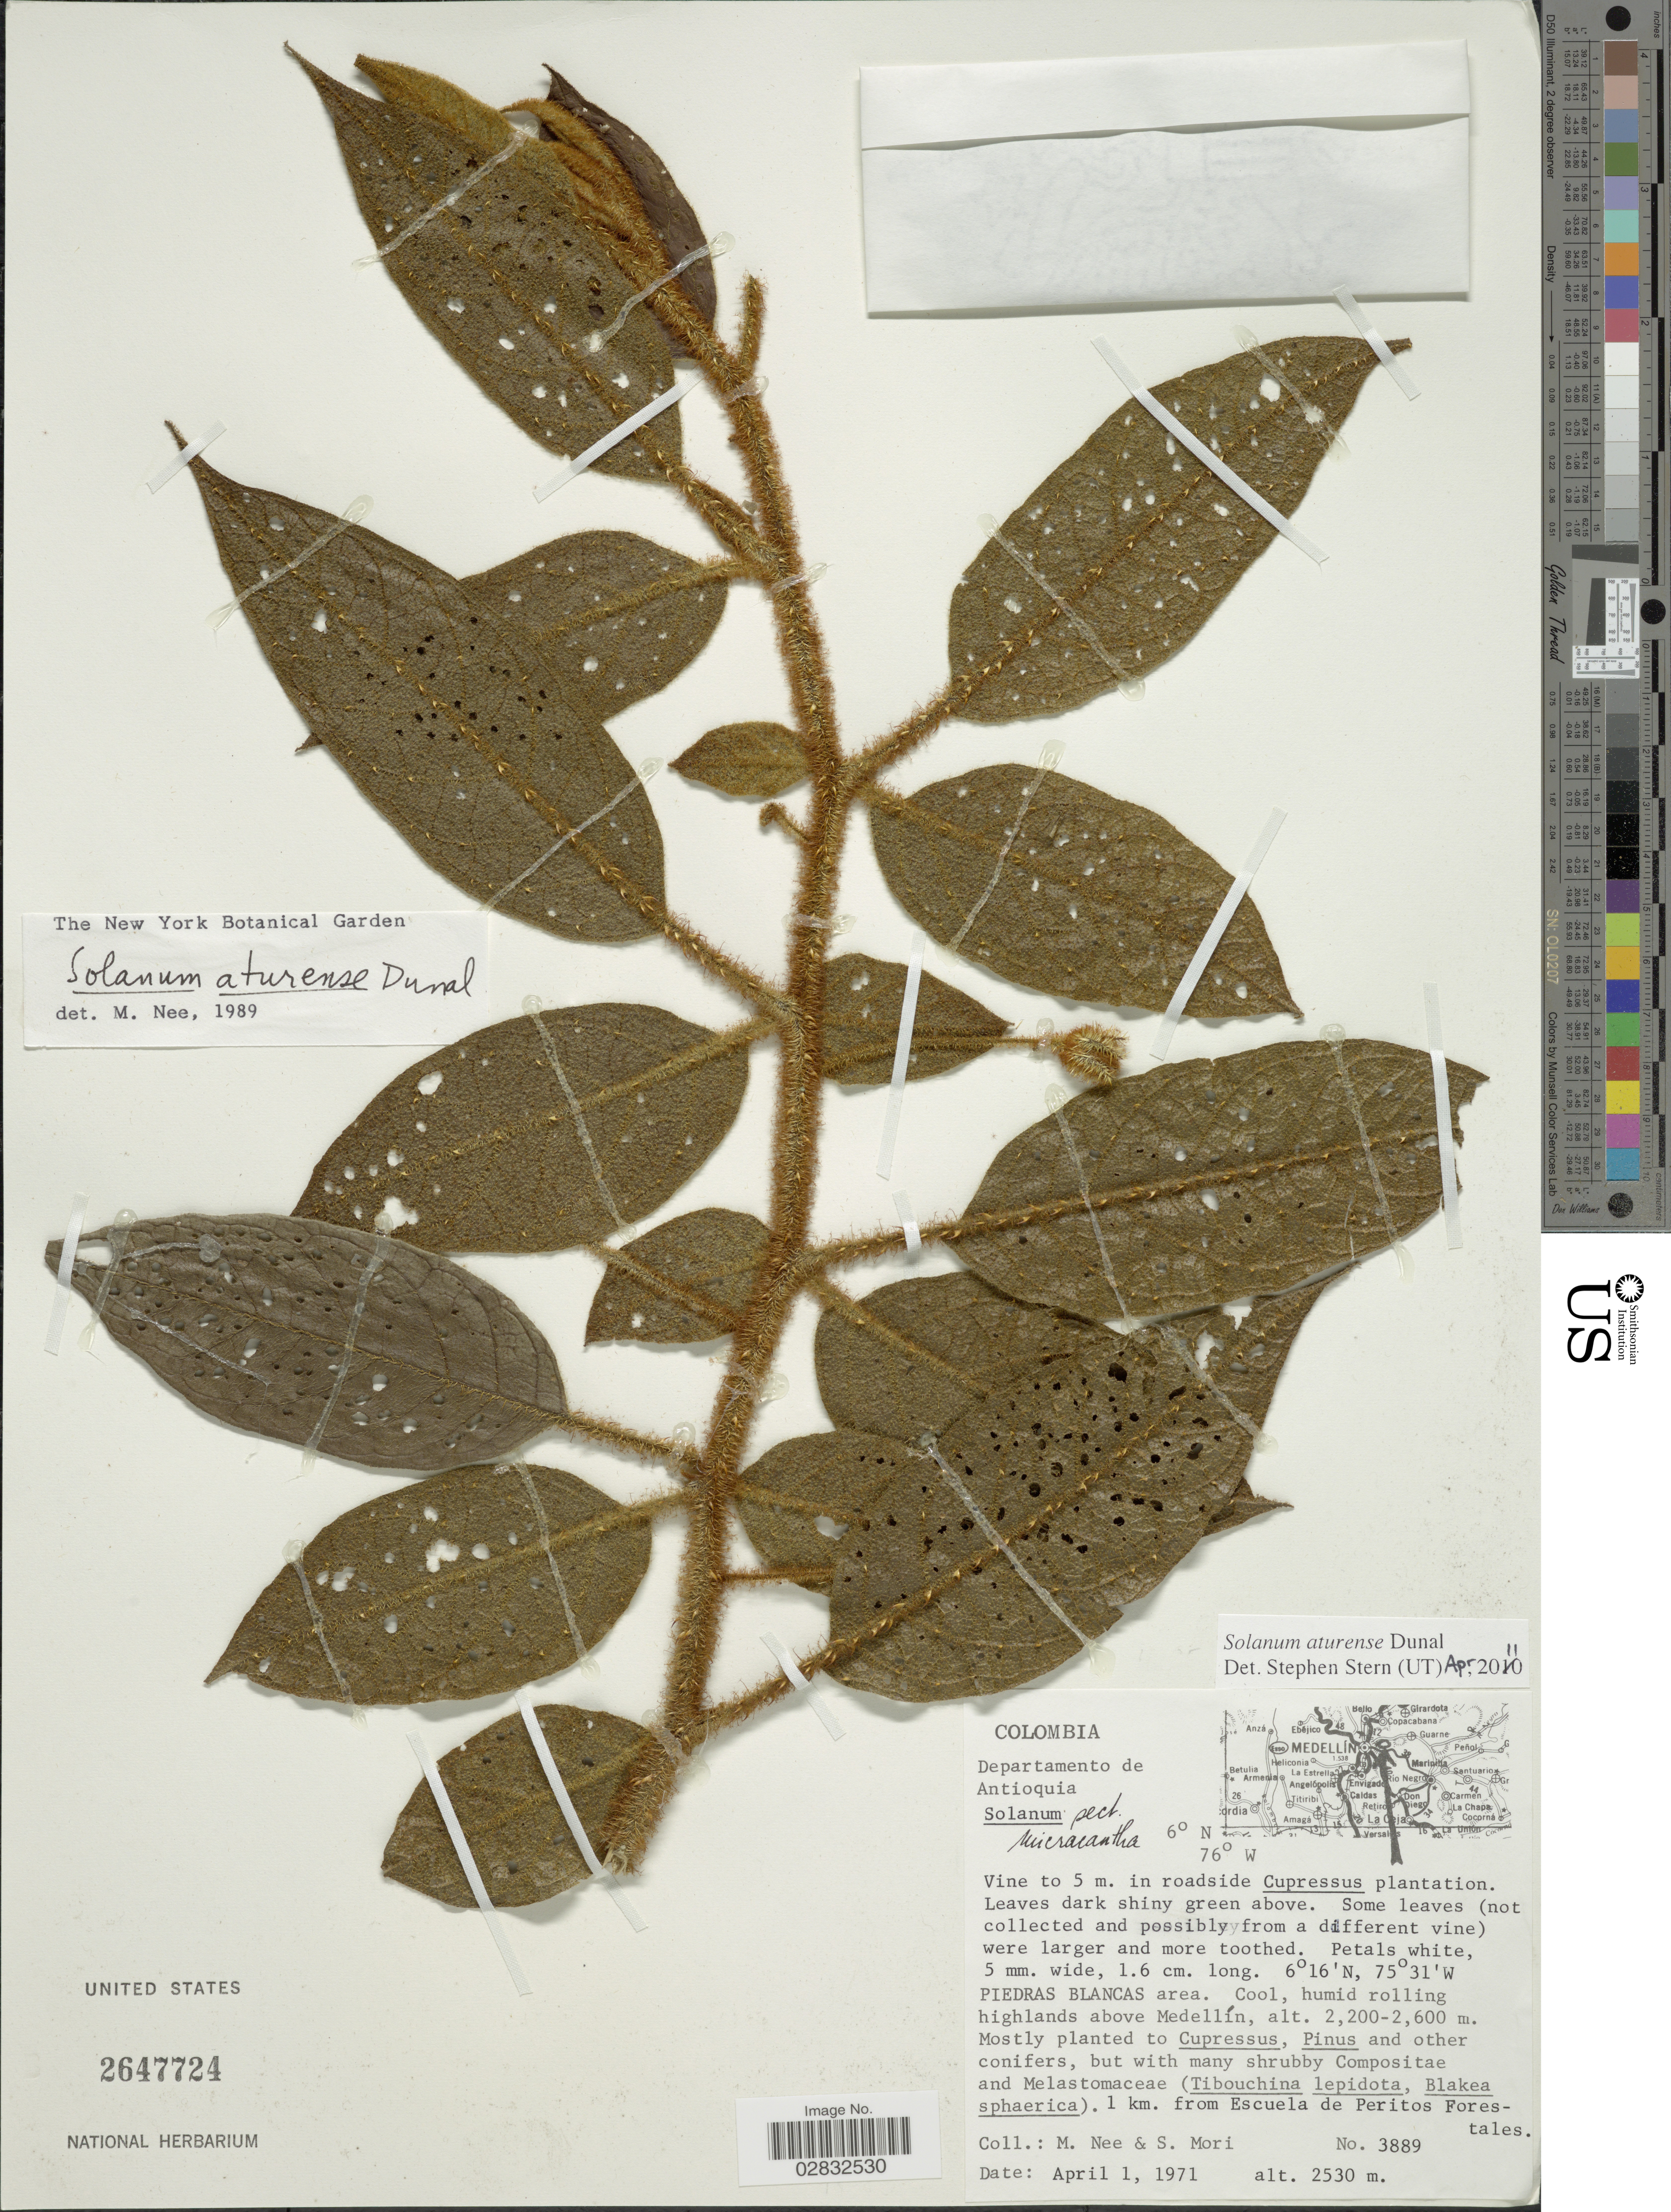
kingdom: Plantae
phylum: Tracheophyta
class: Magnoliopsida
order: Solanales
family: Solanaceae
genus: Solanum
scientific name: Solanum aturense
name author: Dunal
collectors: M. Nee & S. Mori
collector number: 3889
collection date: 1971-04-01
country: Colombia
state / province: Antioquia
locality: Piedras Blancas area, Cool, hummid rolling highlands above Medellín, 1 km. from Escuela de Peritos Forestales.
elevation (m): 2200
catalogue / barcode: US 2647724